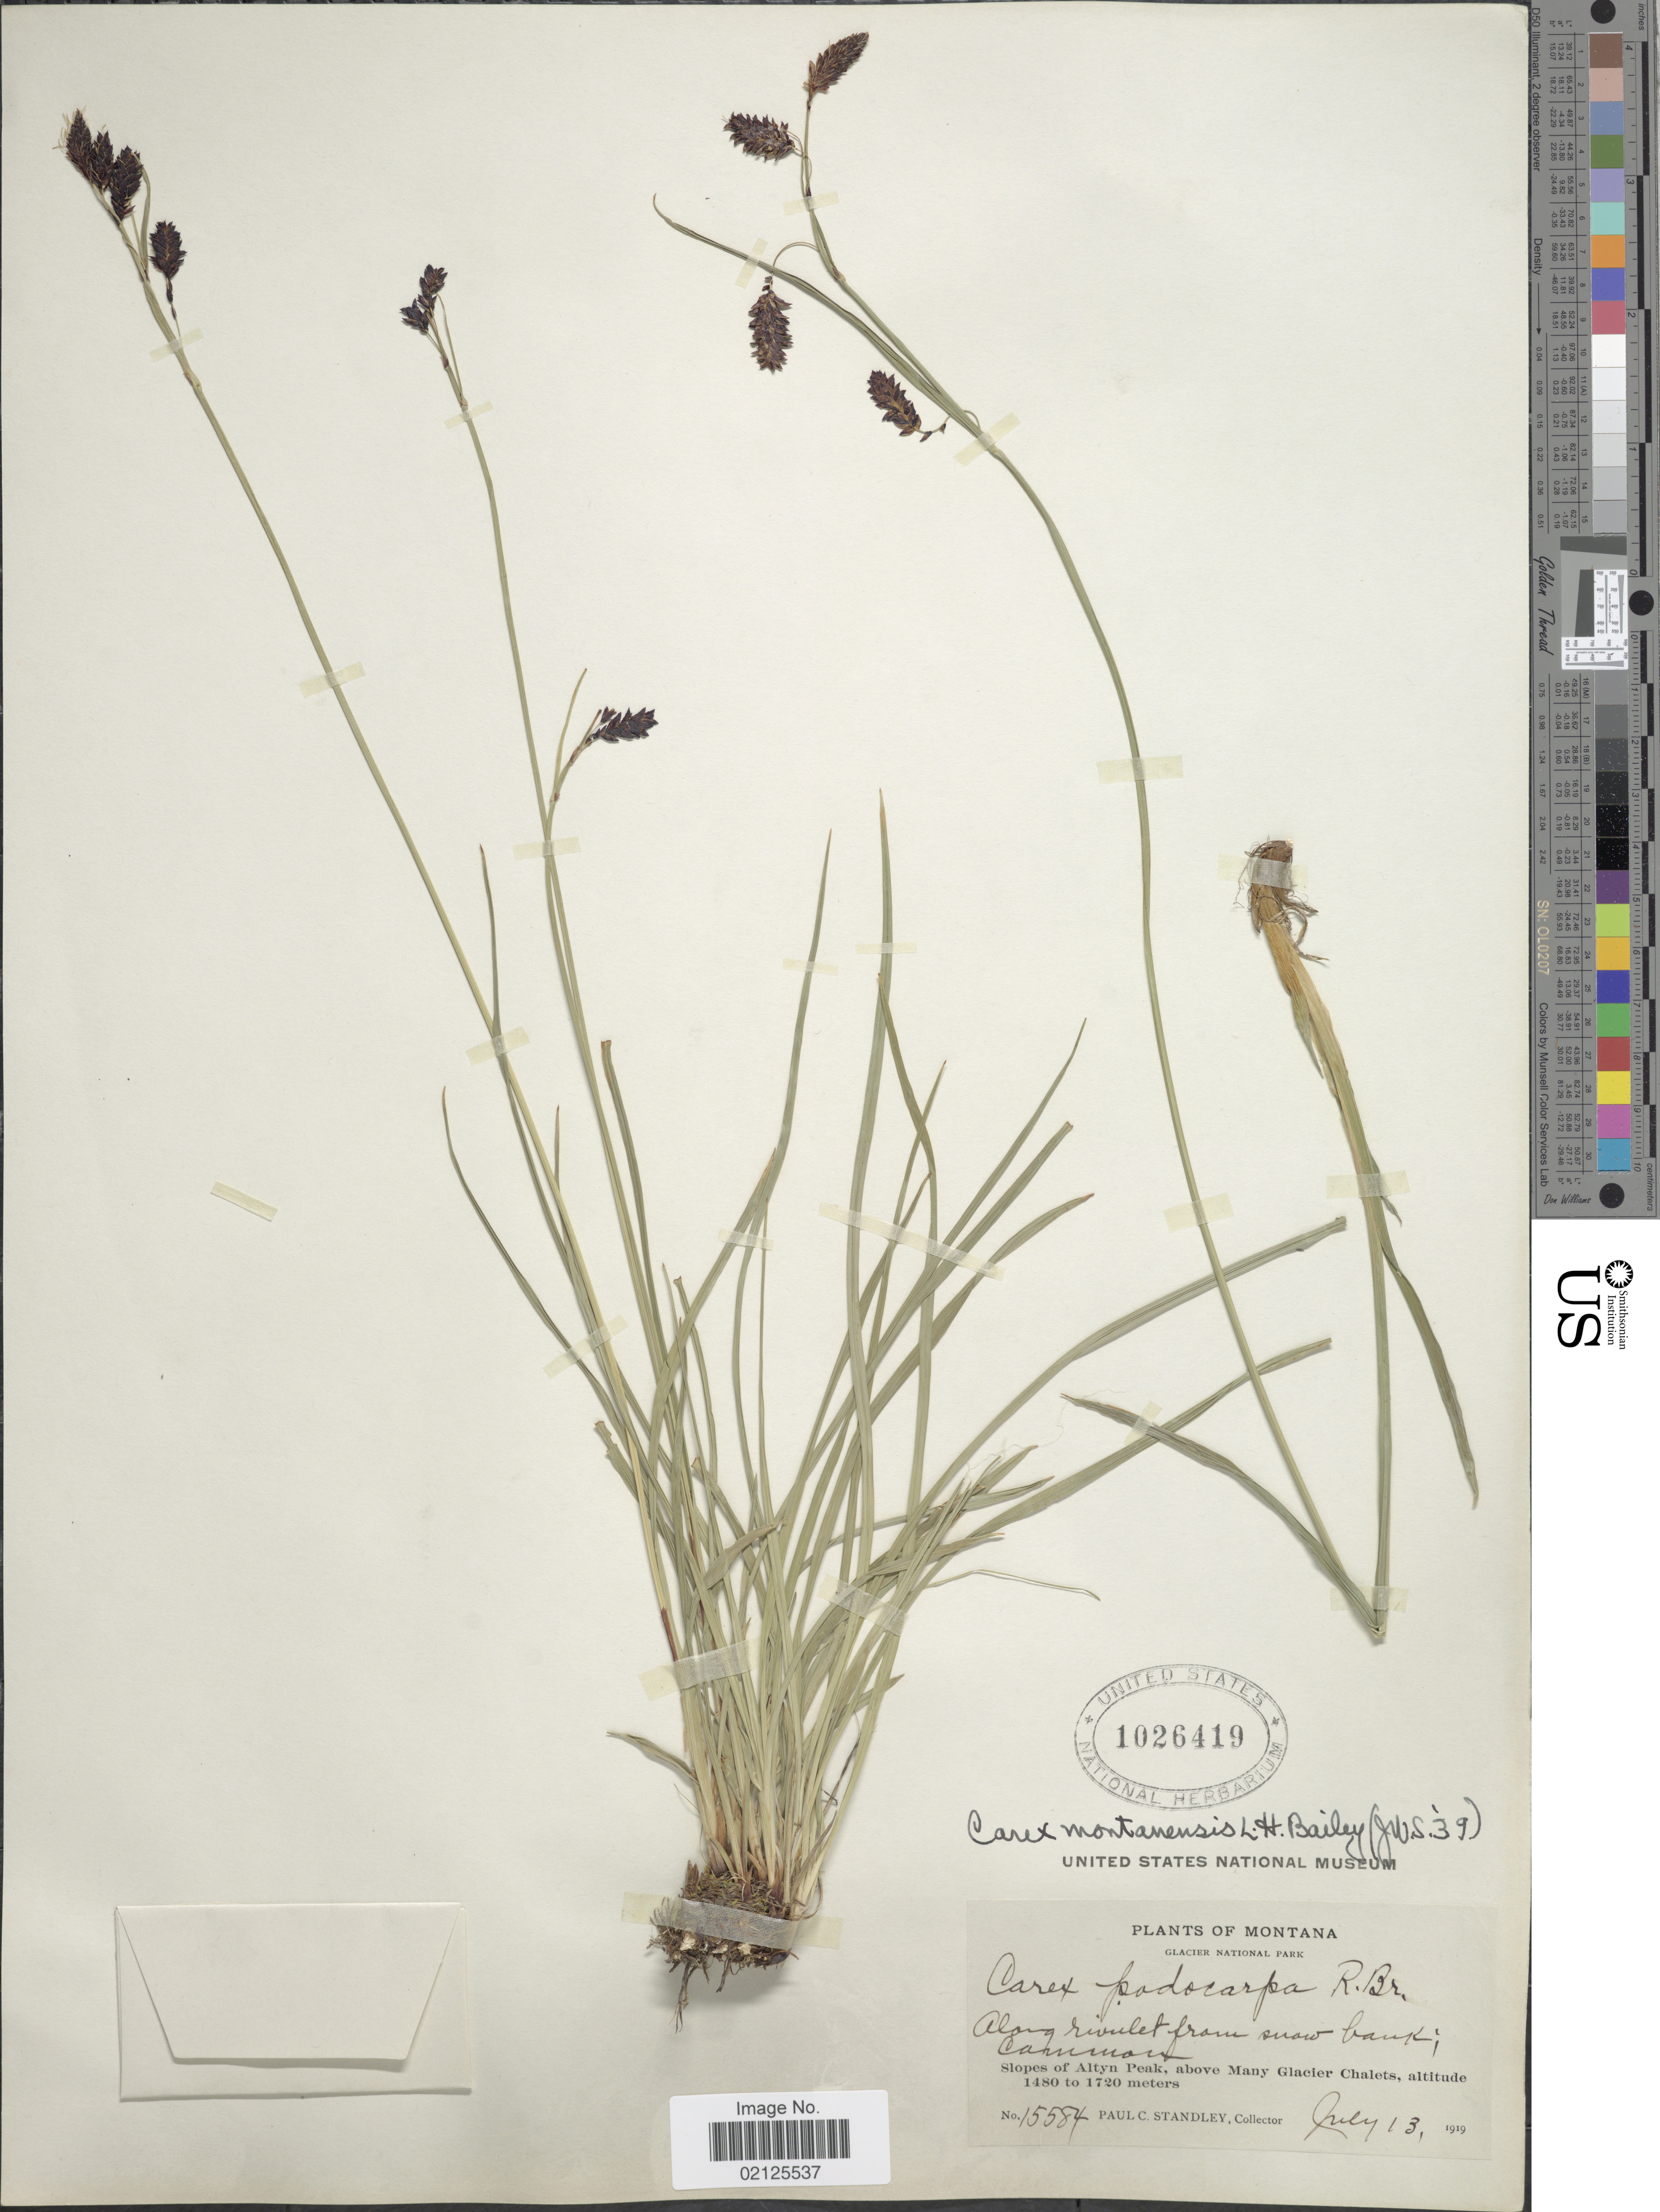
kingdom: Plantae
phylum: Tracheophyta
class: Liliopsida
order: Poales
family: Cyperaceae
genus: Carex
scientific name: Carex podocarpa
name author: R. Br.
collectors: P. C. Standley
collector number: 15584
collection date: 1919-07-13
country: United States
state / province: Montana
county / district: Glacier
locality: Glacier National Park, along rivulet from snow bank; Common, Slopes of Altyn Peak, above Many Glacier Chalets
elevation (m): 1480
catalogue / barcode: US 1026419